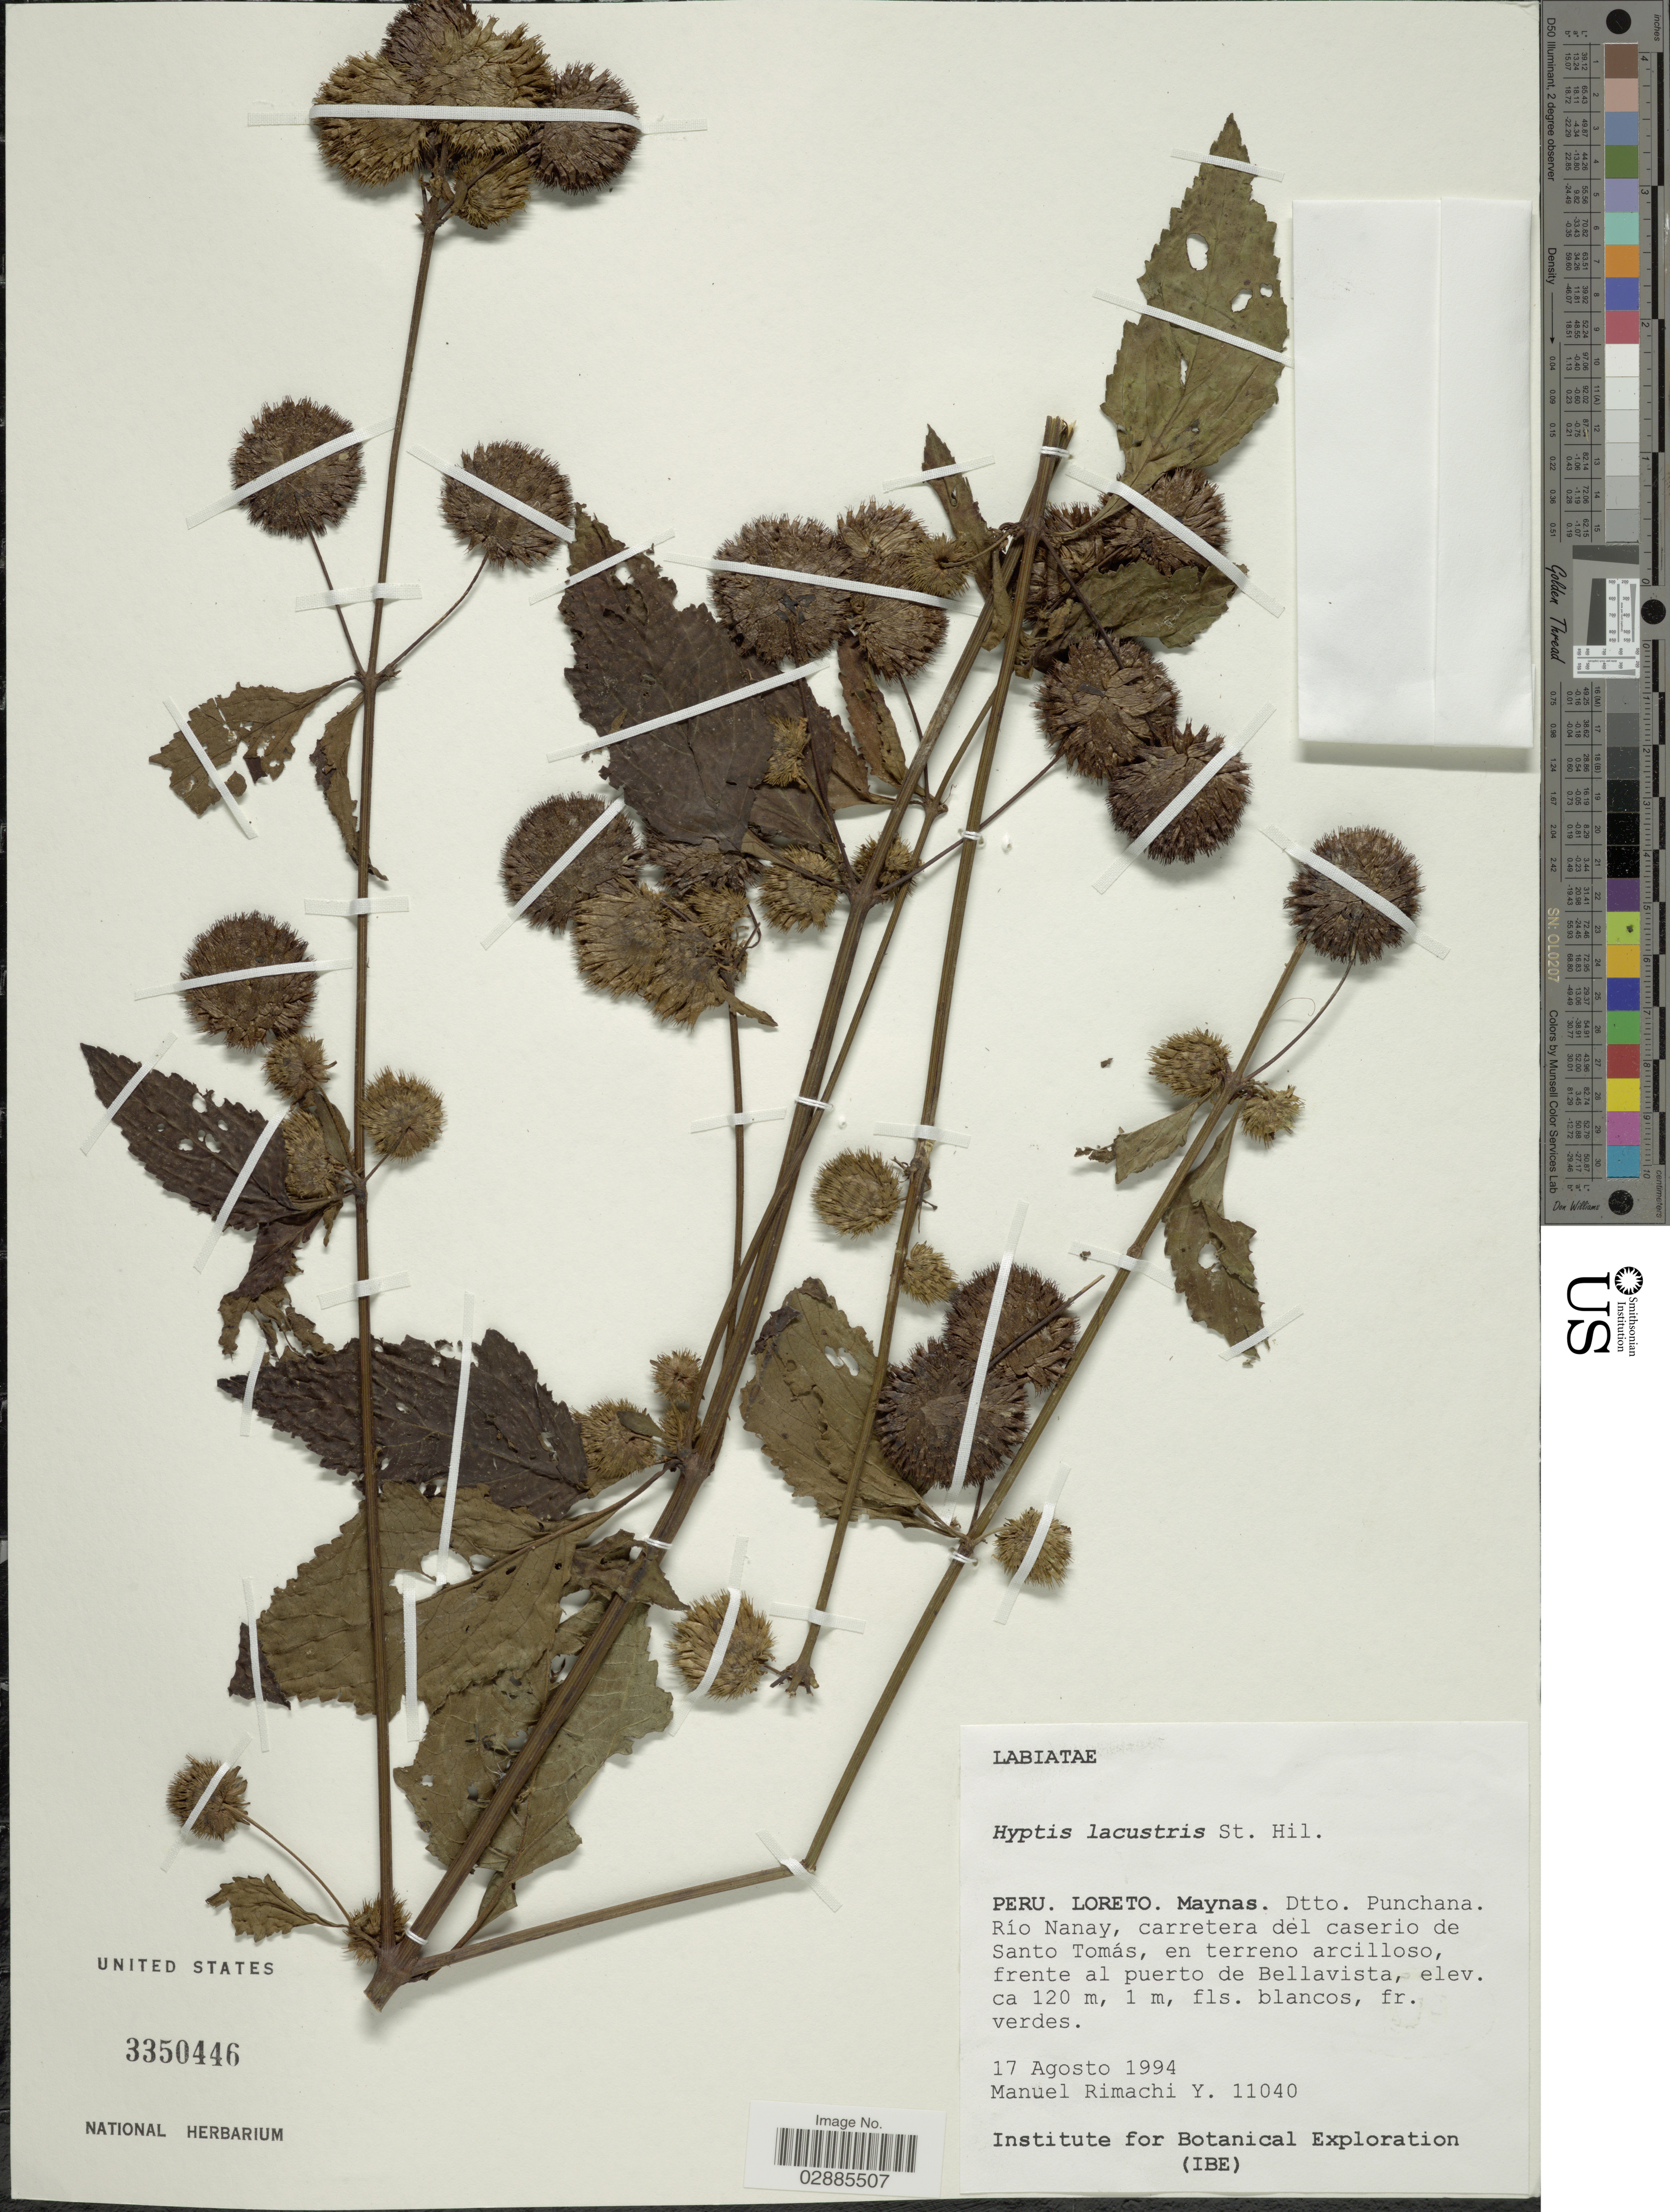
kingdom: Plantae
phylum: Tracheophyta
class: Magnoliopsida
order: Lamiales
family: Lamiaceae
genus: Hyptis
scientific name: Hyptis lacustris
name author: A. St.-Hil. ex Benth.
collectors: M. Rimachi Y.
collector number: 11040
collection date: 1994-08-17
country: Peru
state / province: Loreto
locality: Maynas. Dtto. Punchana. Río Nanay, Carretera del caserio de Santo Tomás, frente al puerto de Bellavista.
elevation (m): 120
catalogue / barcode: US 3350446